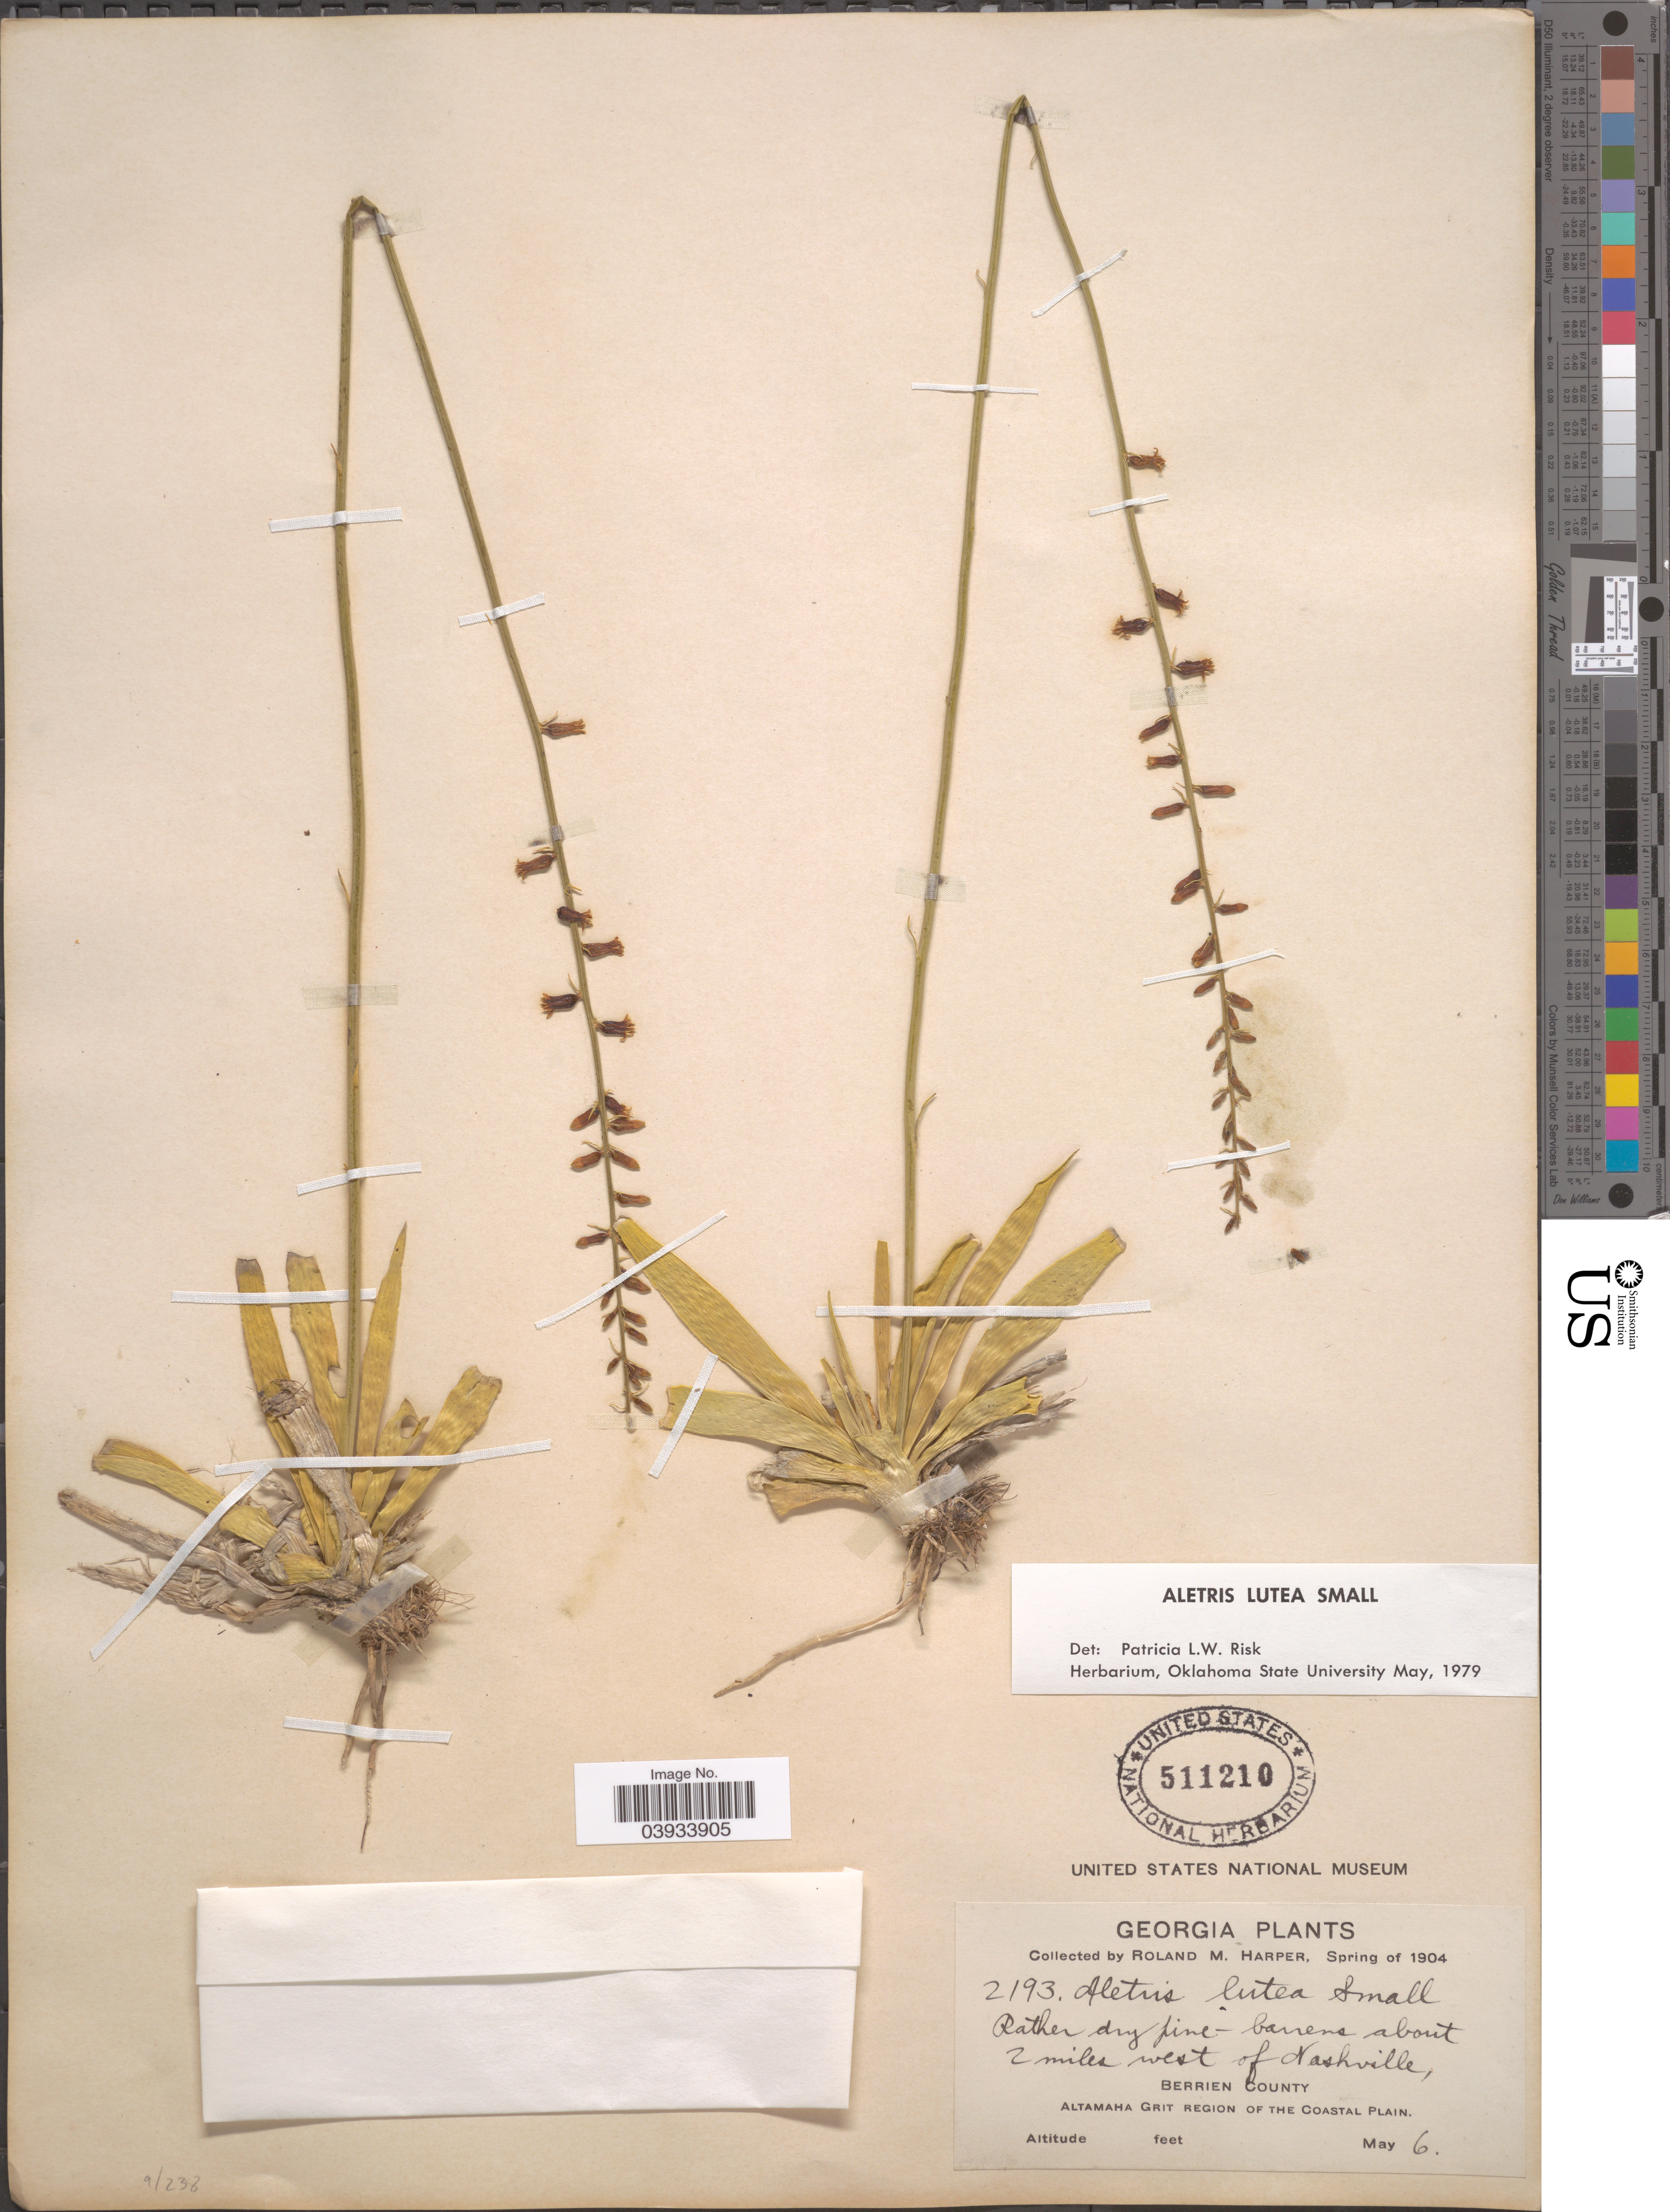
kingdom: Plantae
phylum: Tracheophyta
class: Liliopsida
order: Dioscoreales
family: Nartheciaceae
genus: Aletris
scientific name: Aletris lutea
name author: Small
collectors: R. M. Harper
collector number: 2193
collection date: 1904-05-06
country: United States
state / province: Georgia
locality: About 2 miles west of Nashville, Berrien County. Altamaha Grit Region of The Coastal Plain.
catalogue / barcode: US 511210